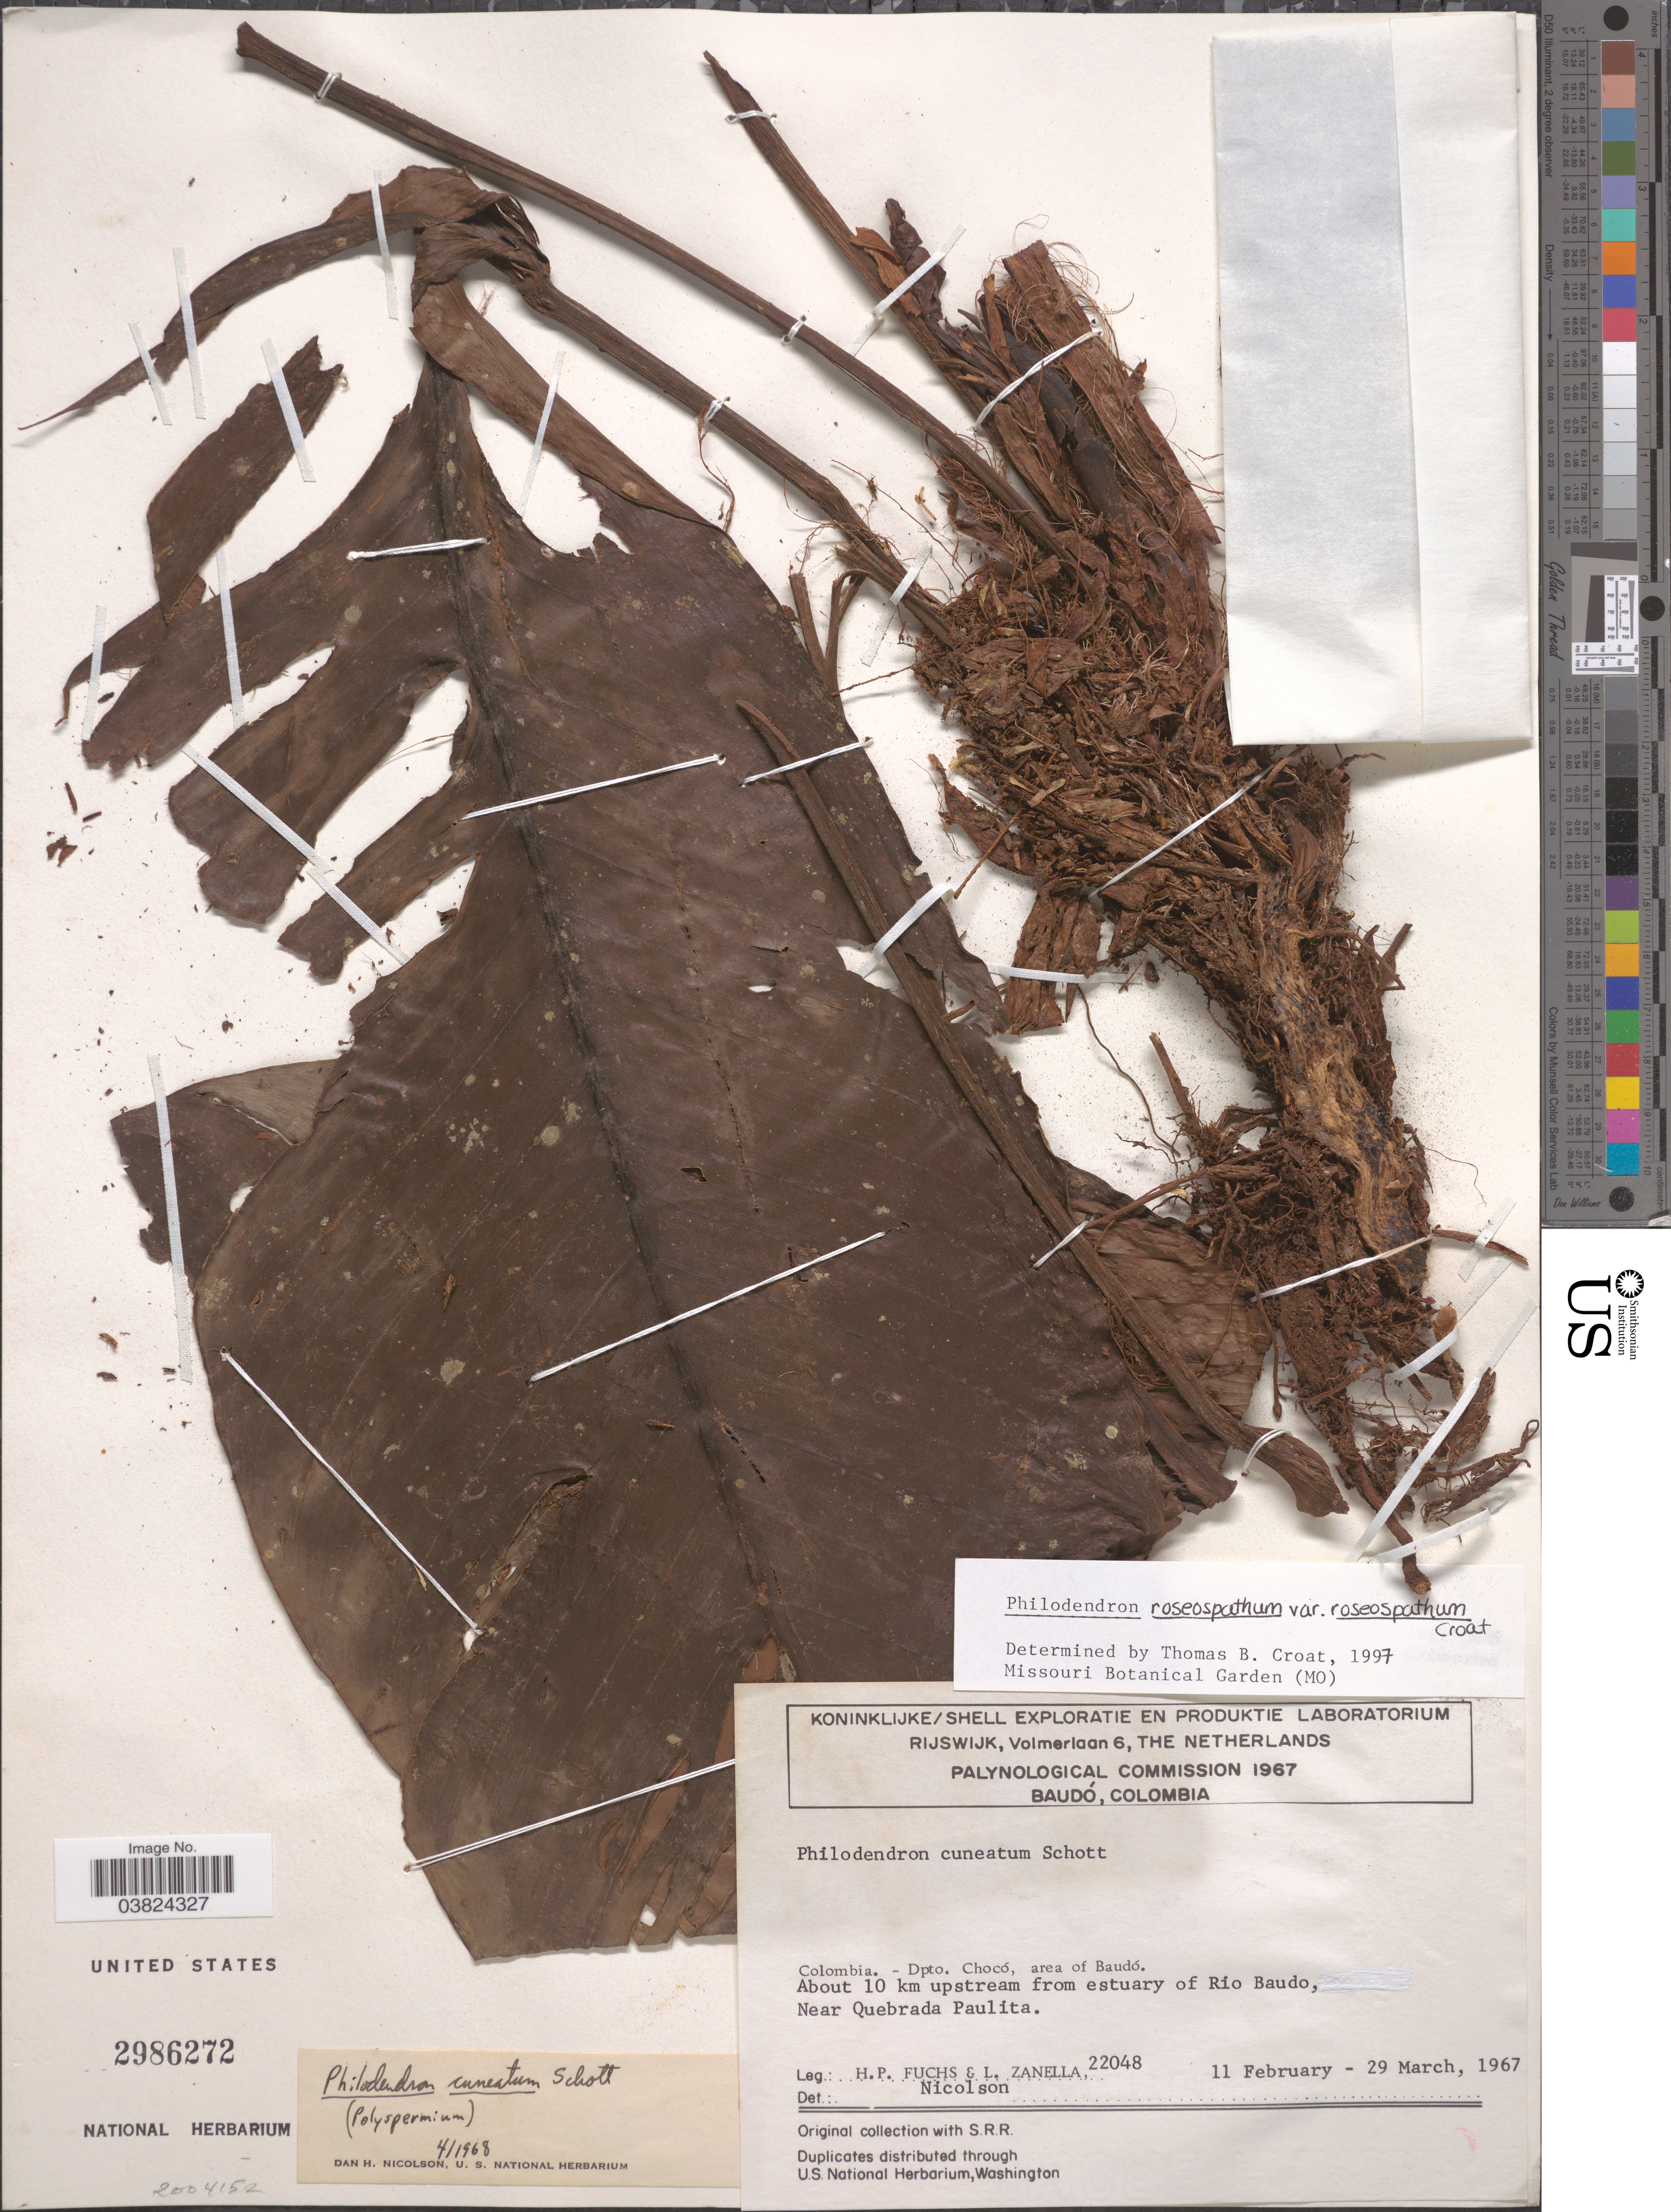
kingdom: Plantae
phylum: Tracheophyta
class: Liliopsida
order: Alismatales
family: Araceae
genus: Philodendron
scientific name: Philodendron roseospathum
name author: Croat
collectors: H. P. Fuchs & L. Zanella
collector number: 22048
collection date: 1967-02-11/1967-03-29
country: Colombia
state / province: Chocó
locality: Dpto. Chocó, area of Baudó. About 10 km upstream from estuary of Rio Baudo, Near Quebrada Paulita.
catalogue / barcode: US 2986272